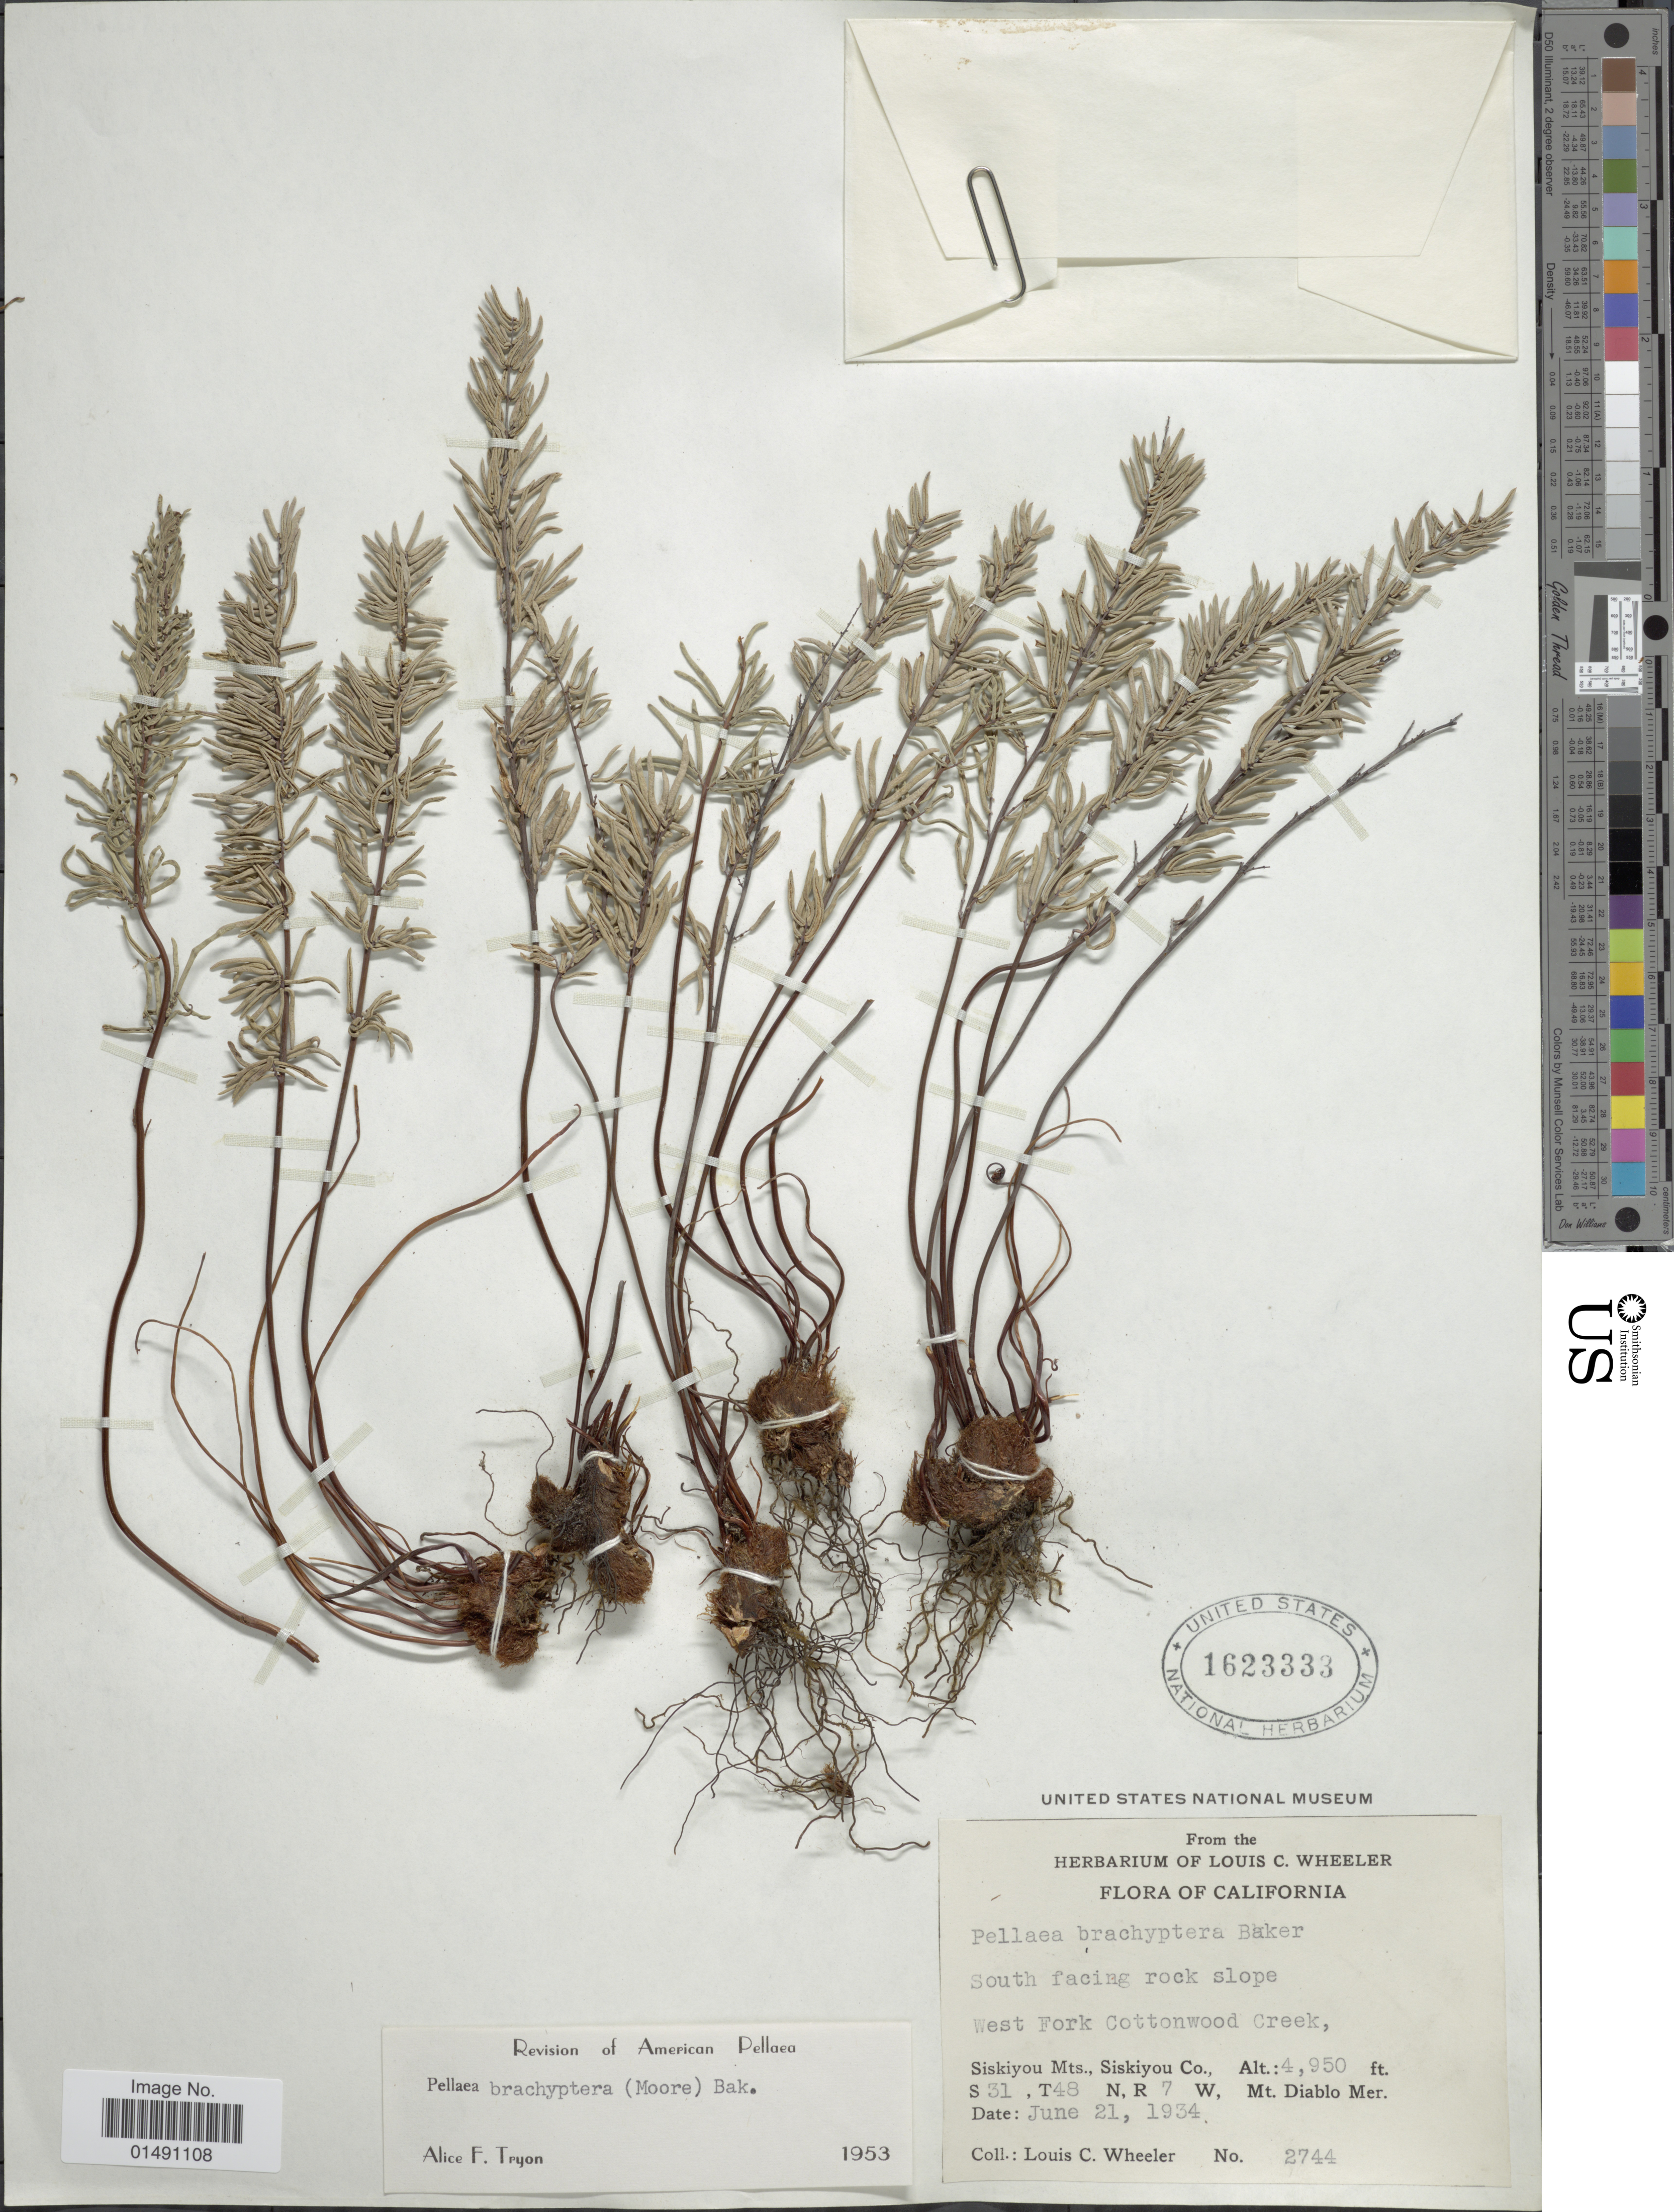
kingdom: Plantae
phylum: Tracheophyta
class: Polypodiopsida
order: Polypodiales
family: Pteridaceae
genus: Pellaea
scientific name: Pellaea brachyptera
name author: (T. Moore) Baker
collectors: L. C. Wheeler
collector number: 2744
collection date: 1934-06-21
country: United States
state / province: California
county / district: Siskiyou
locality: South facing rock slope, West Fork Cottonwood Creek, Siskiyou Mts., Siskiyou Co., S31, T48 N, R 7 W, Mt. Diablo Mer.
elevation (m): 1509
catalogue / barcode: US 1623333